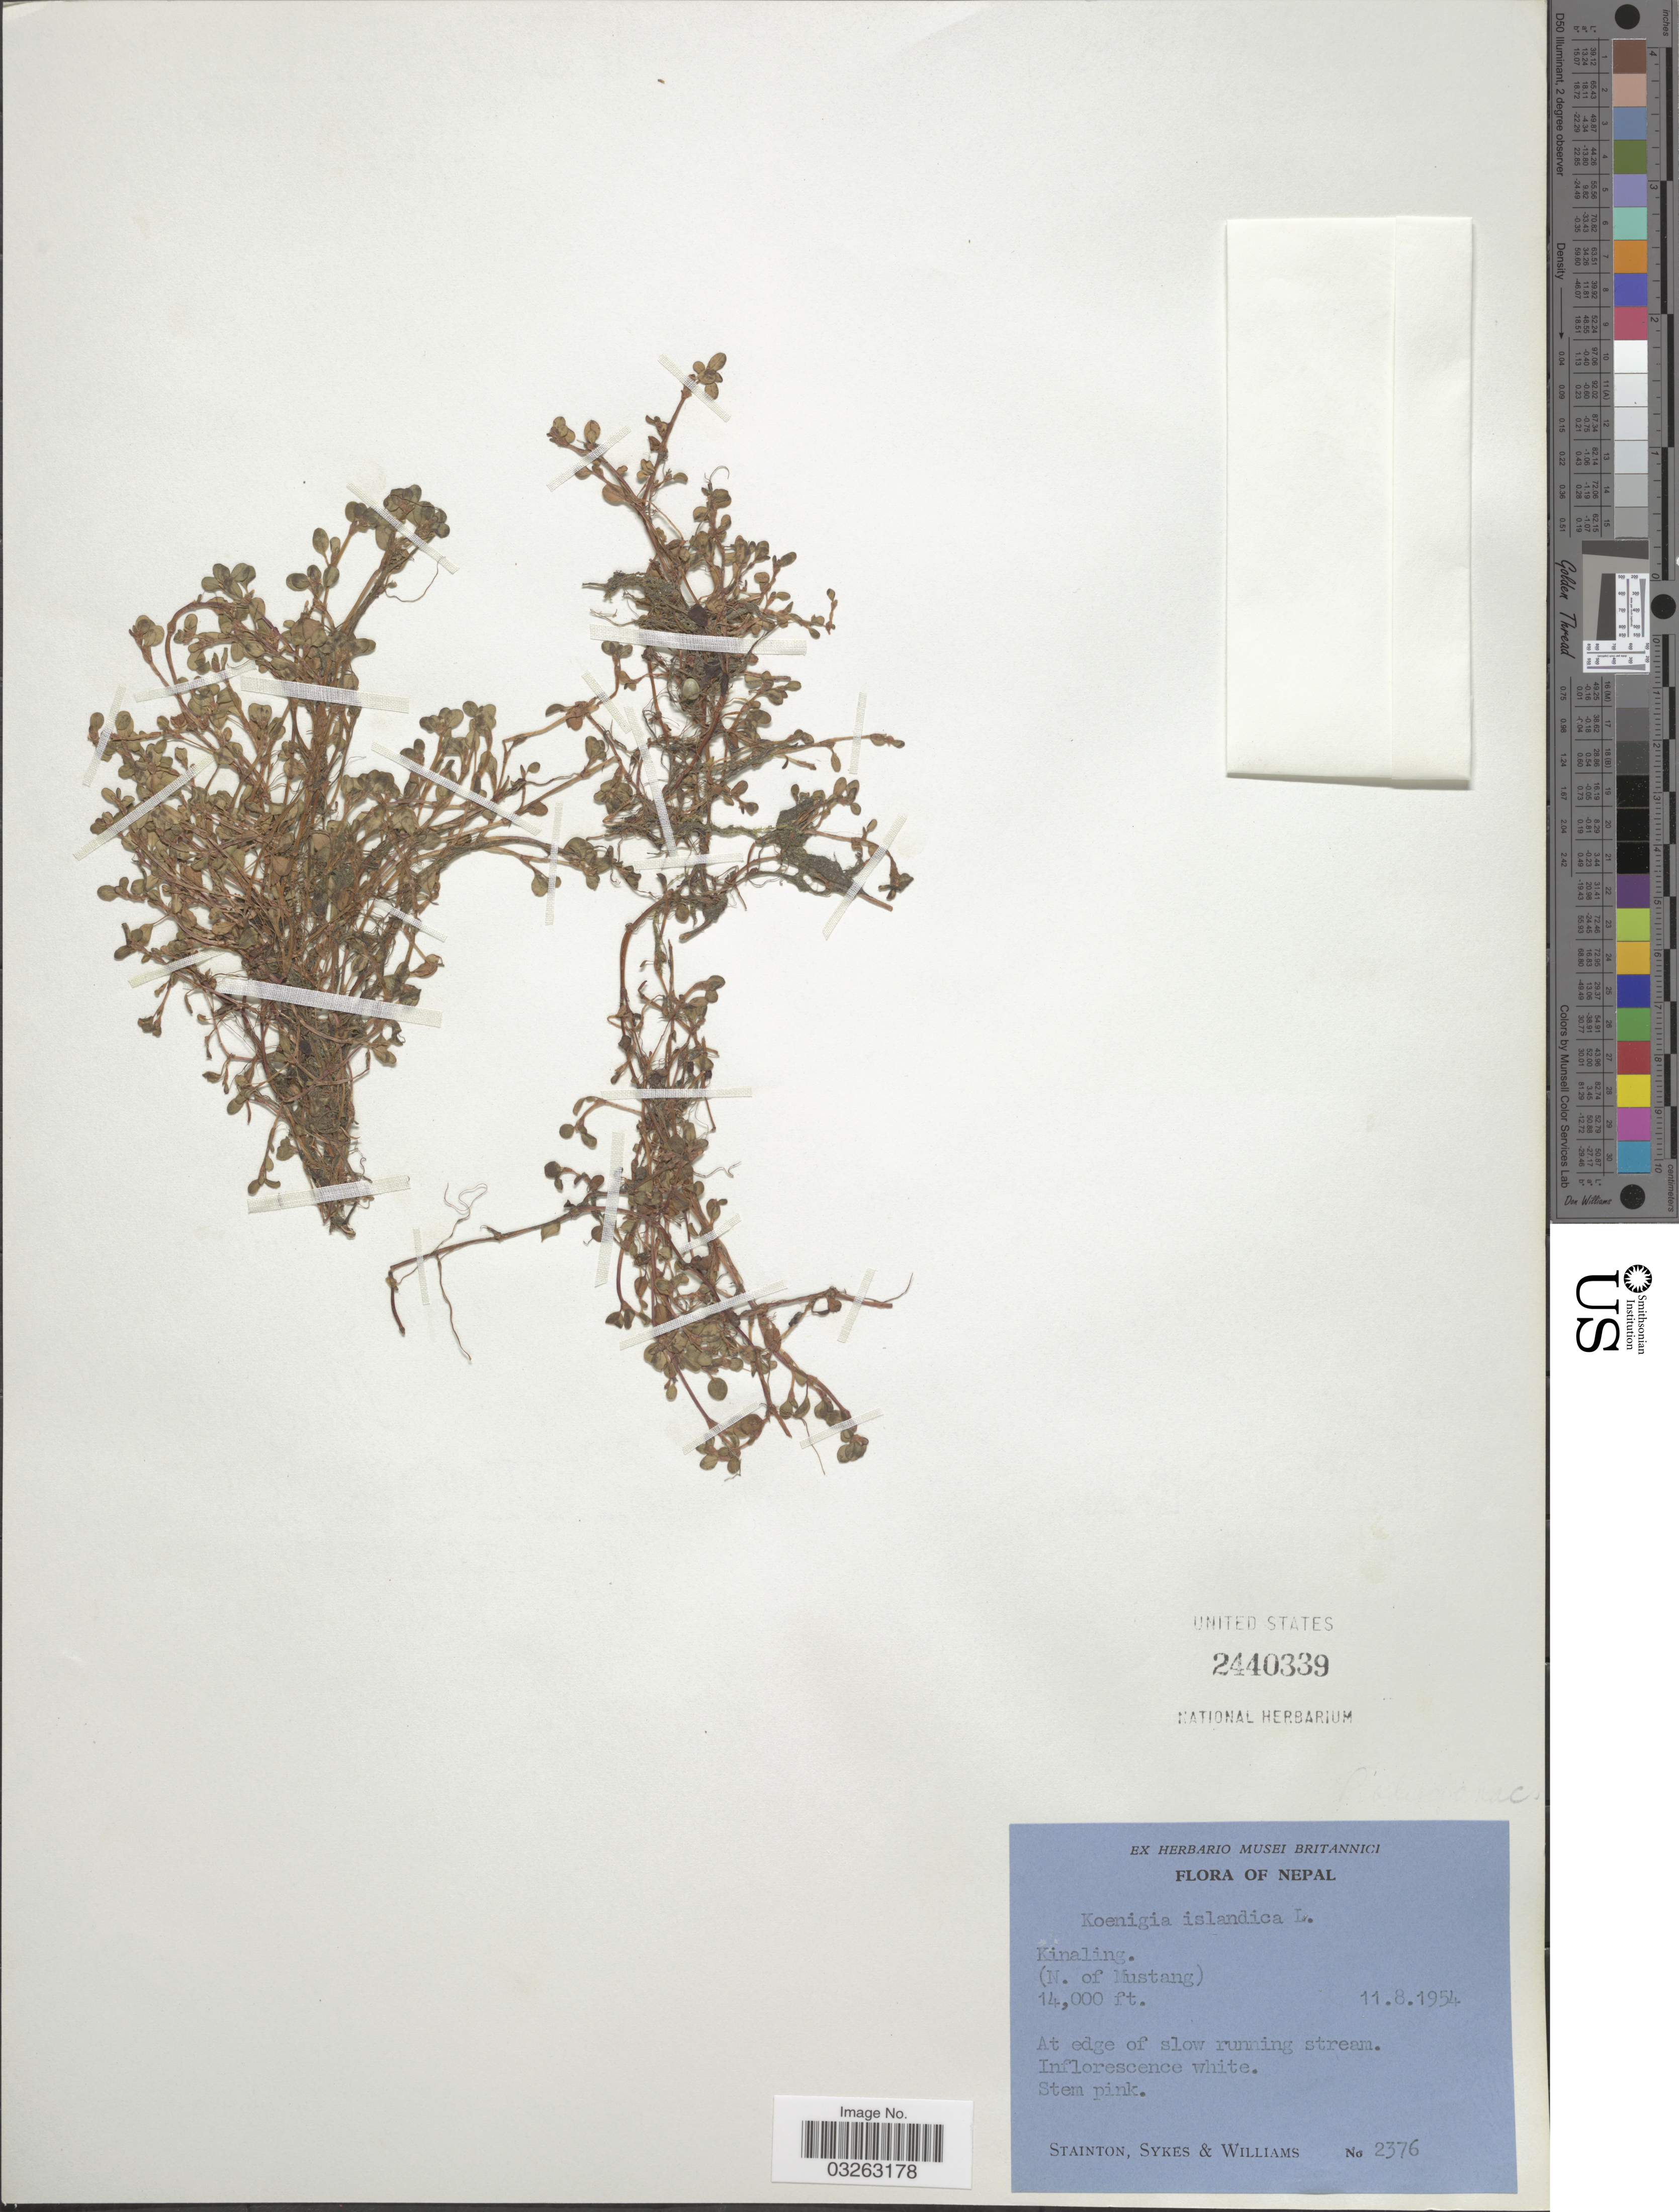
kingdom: Plantae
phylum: Tracheophyta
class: Magnoliopsida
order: Caryophyllales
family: Polygonaceae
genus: Koenigia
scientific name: Koenigia islandica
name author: L.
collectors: -. Stainton, Sykes, -- & -- Williams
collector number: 2376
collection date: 1954-08-11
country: Nepal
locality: Kinaling (N. of Mustang).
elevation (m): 4267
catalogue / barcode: US 2440339